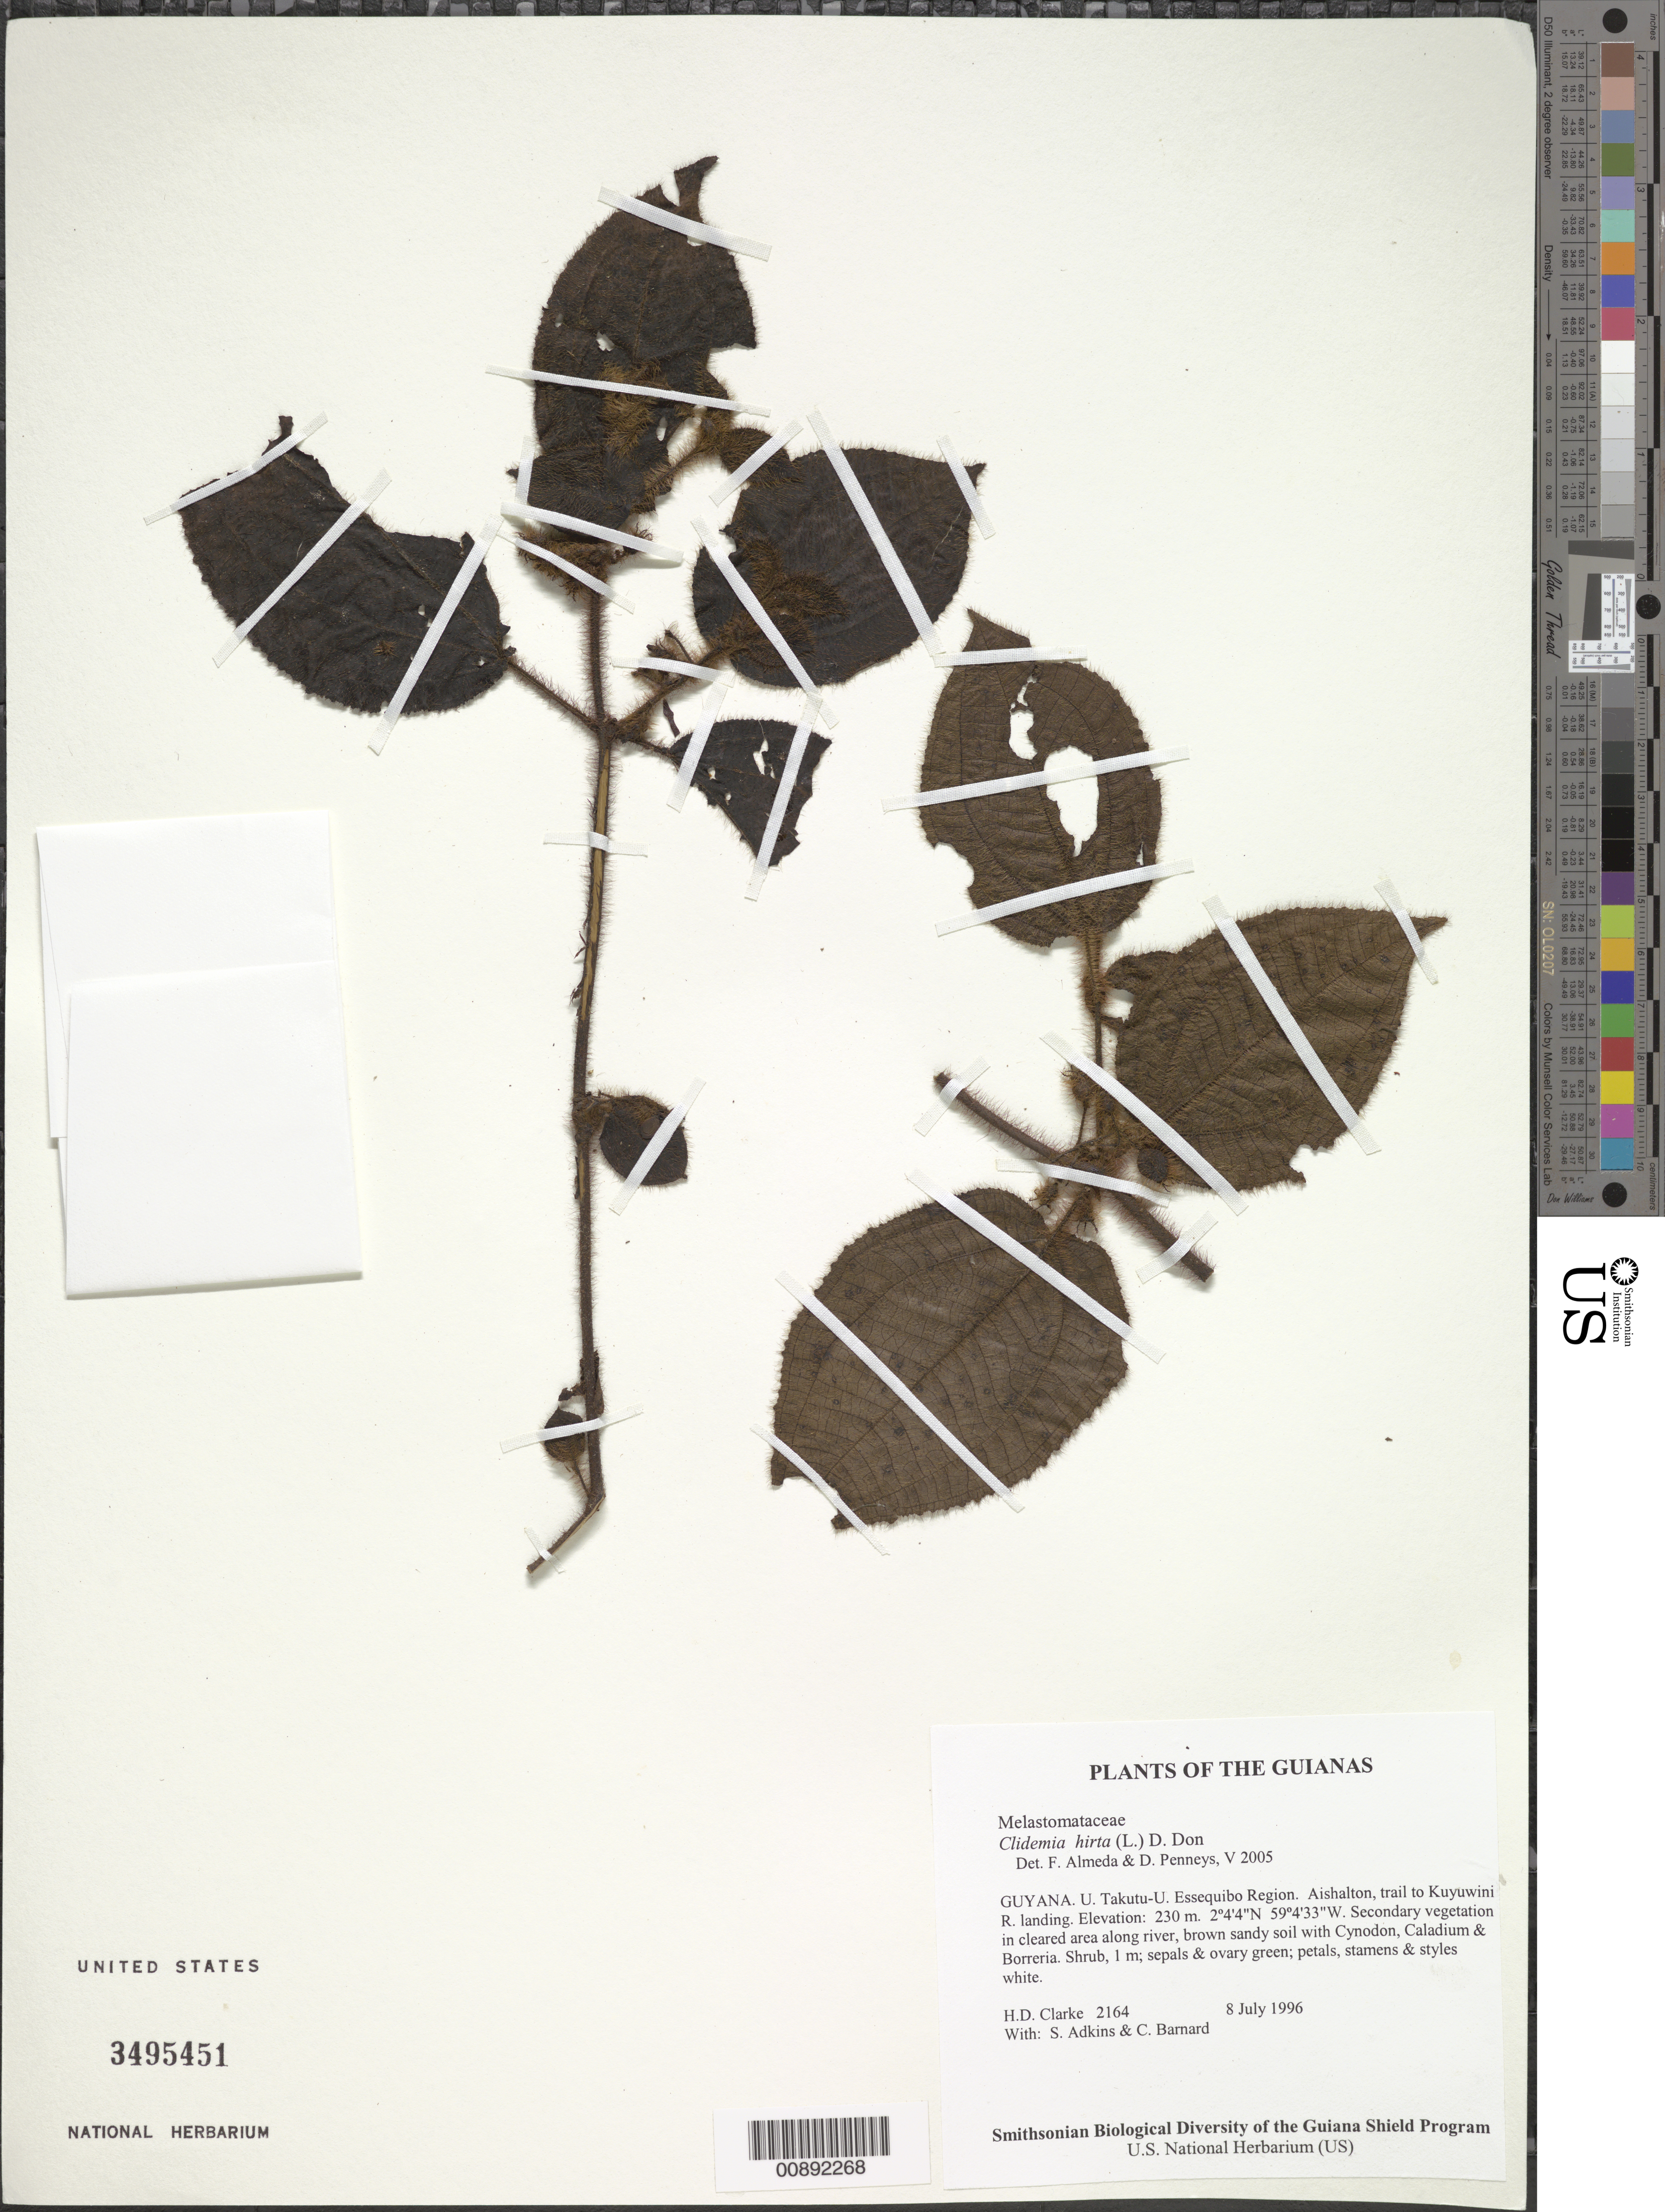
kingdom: Plantae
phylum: Tracheophyta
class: Magnoliopsida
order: Myrtales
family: Melastomataceae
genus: Clidemia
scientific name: Clidemia hirta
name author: (L.) D. Don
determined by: Almeda, F.; Penneys, D. S.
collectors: H. D. Clarke, S. Adkins & C. Bernard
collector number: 2164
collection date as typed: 8 July 1996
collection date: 1996-07-08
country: Guyana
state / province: U. Takutu-U. Essequibo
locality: Aishalton, trail to Kuyuwini R. landing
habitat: Secondary vegetation in cleared area along river, brown sandy soil with Cynodon, Caladium & Borreria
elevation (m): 230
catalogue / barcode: US 3495451